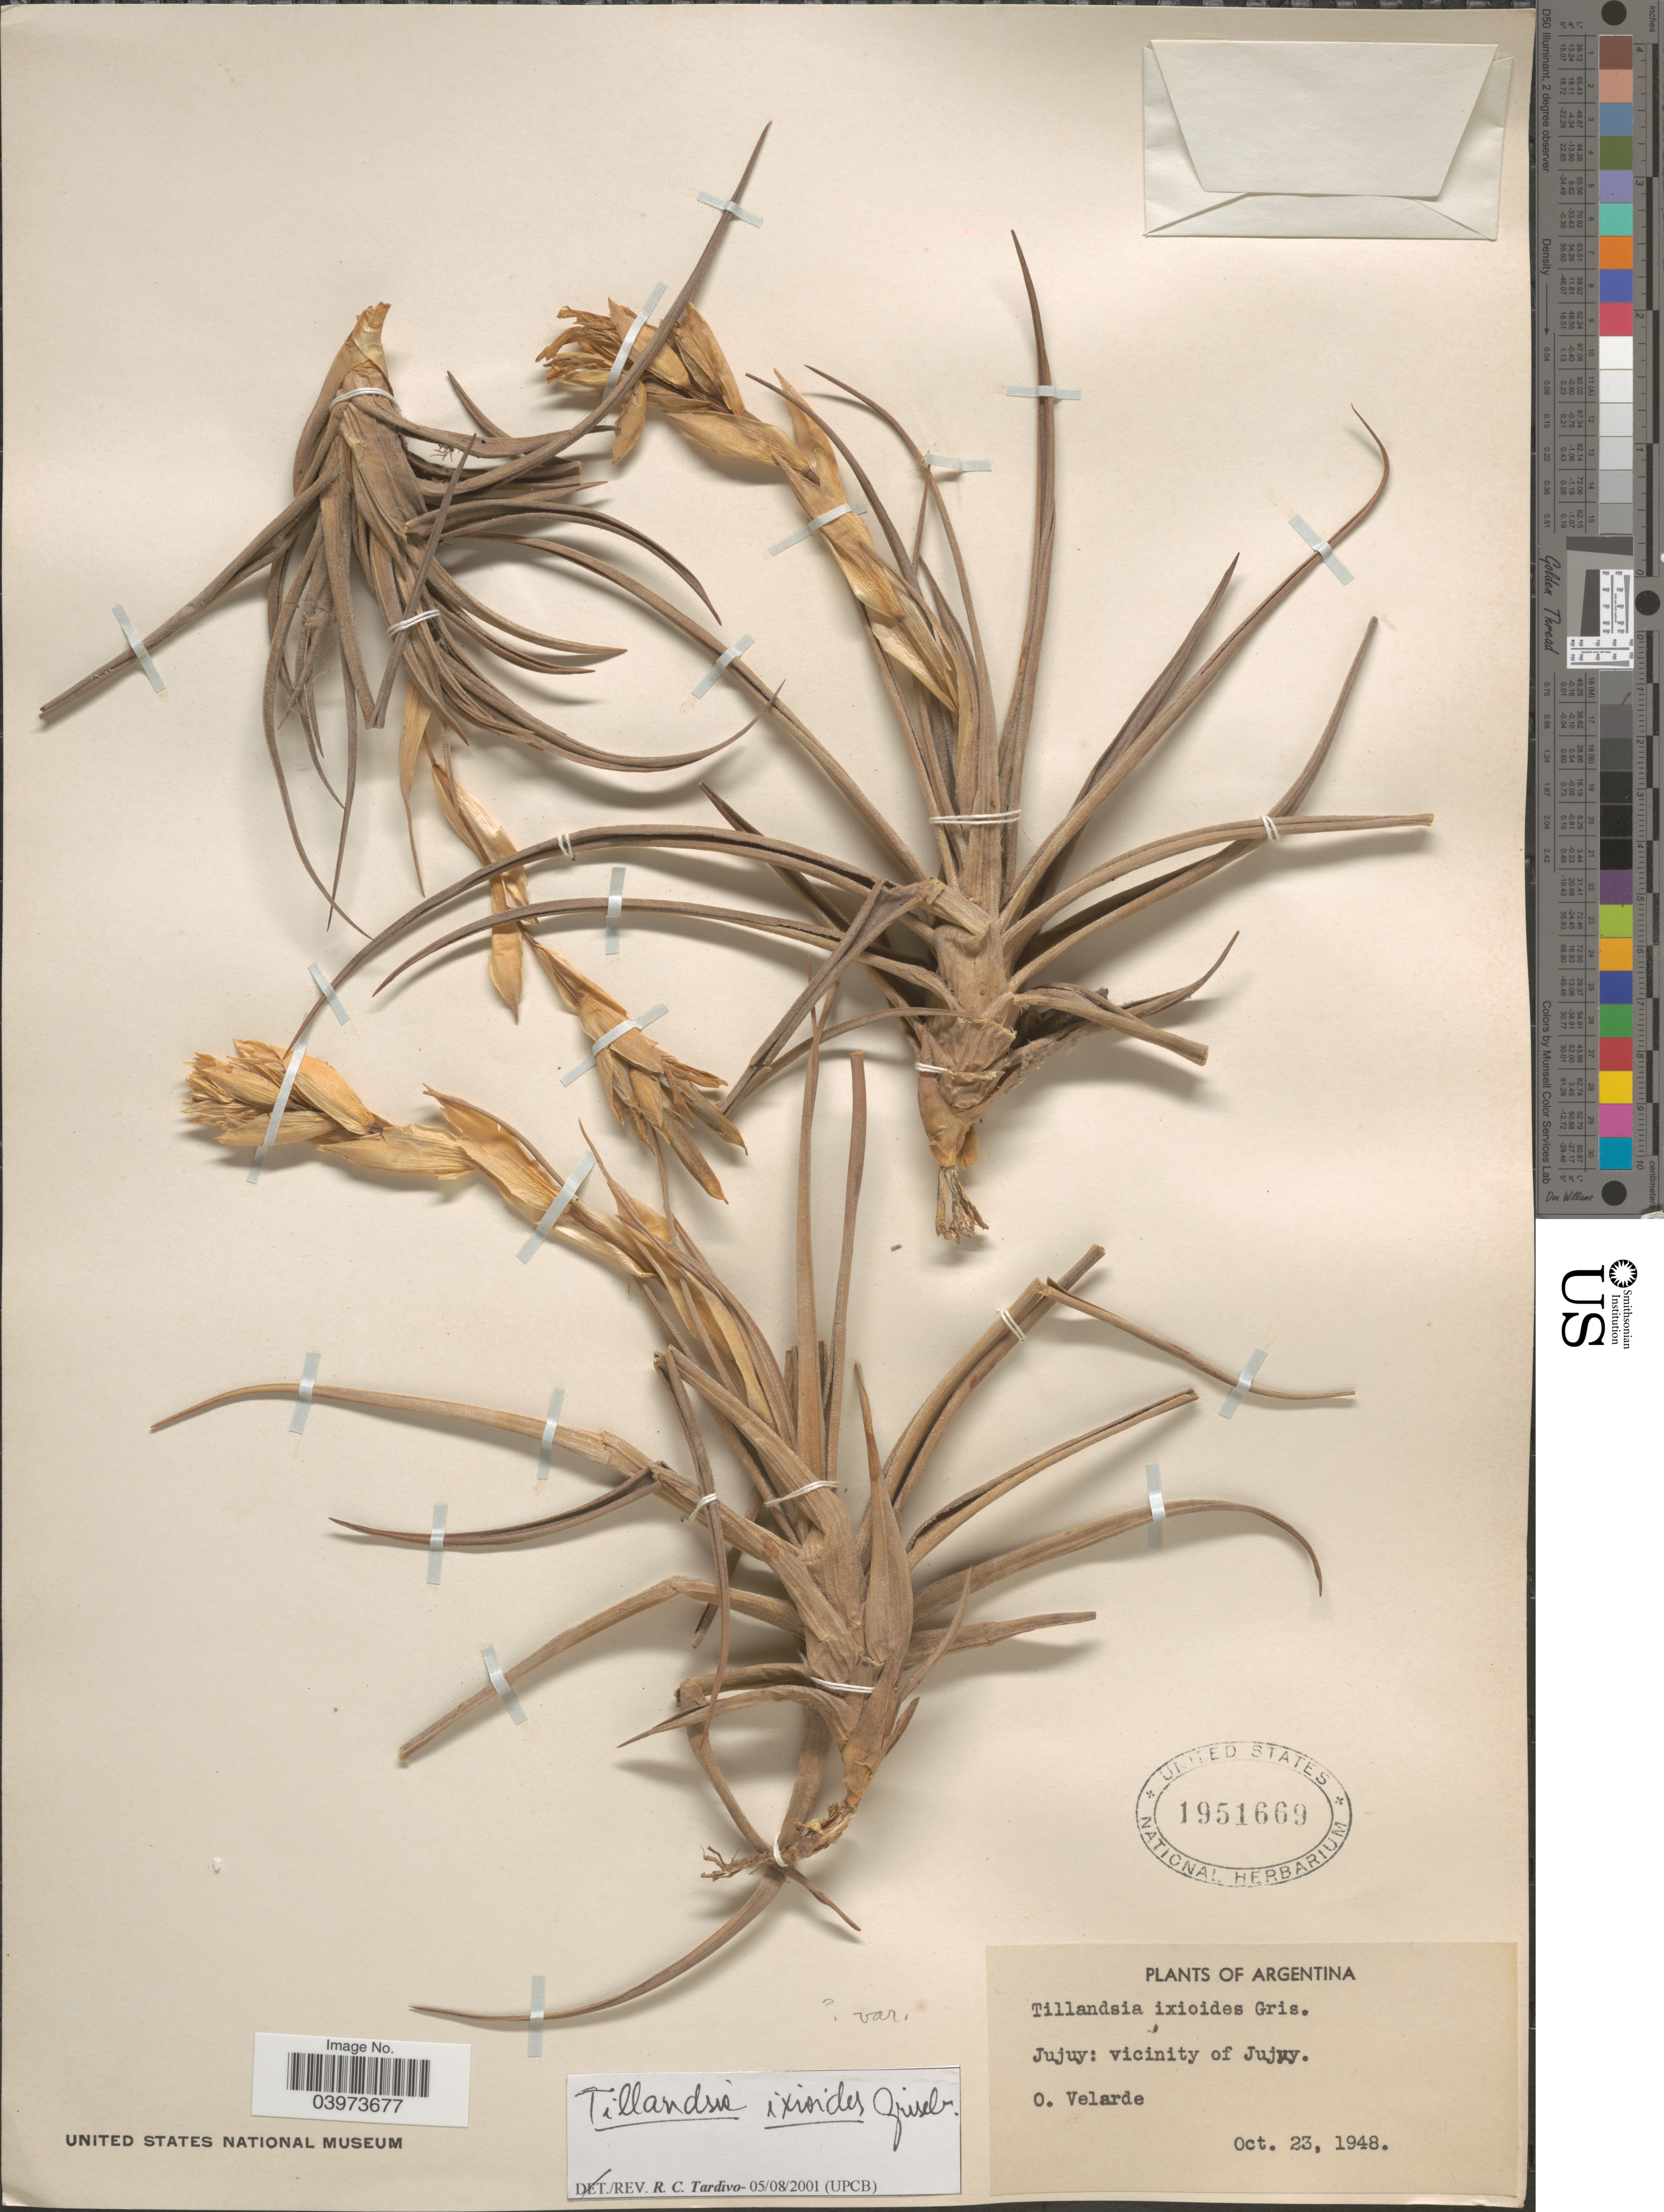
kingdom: Plantae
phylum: Tracheophyta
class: Liliopsida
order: Poales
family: Bromeliaceae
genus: Tillandsia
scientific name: Tillandsia ixioides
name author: Griseb.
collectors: O. Velarde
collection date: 1948-10-23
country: Argentina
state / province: Jujuy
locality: Vicinity of Jujuy.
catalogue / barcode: US 1951669